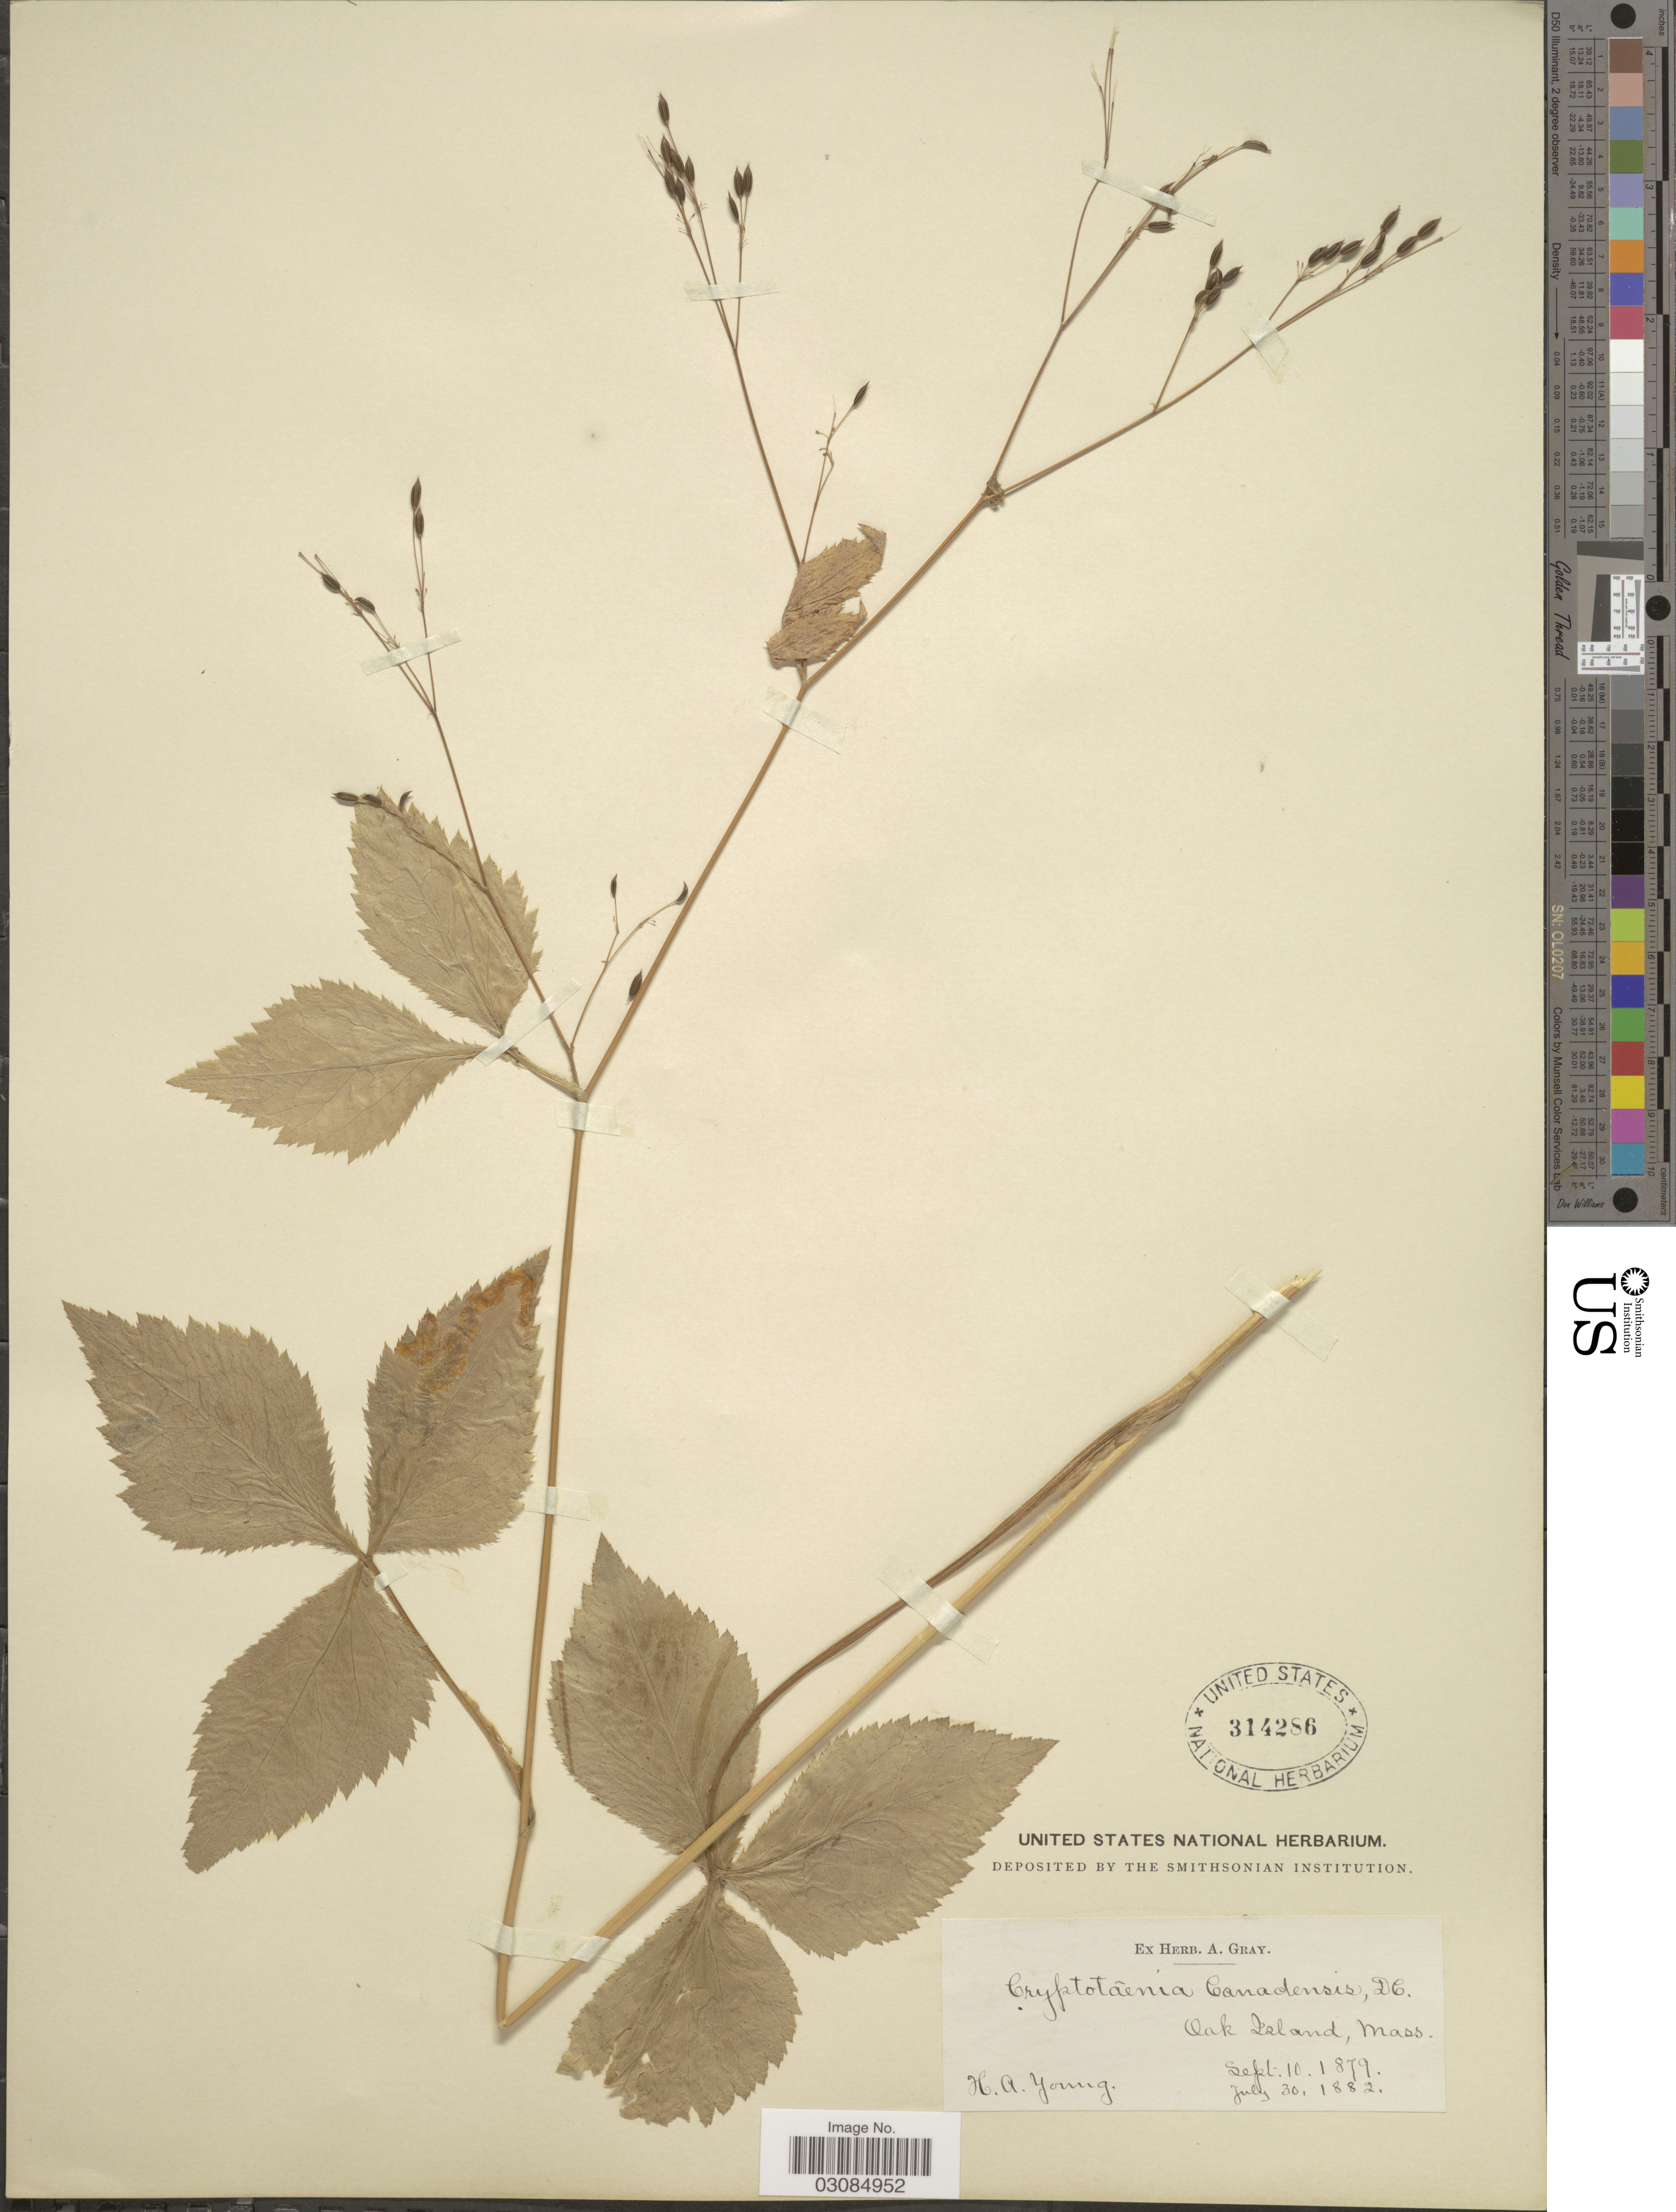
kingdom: Plantae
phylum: Tracheophyta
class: Magnoliopsida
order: Apiales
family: Apiaceae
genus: Cryptotaenia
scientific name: Cryptotaenia canadensis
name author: (L.) DC.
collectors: H. Young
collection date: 1879-09-10/1882-07-30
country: United States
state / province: Massachusetts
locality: Oak Island.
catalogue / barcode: US 314286